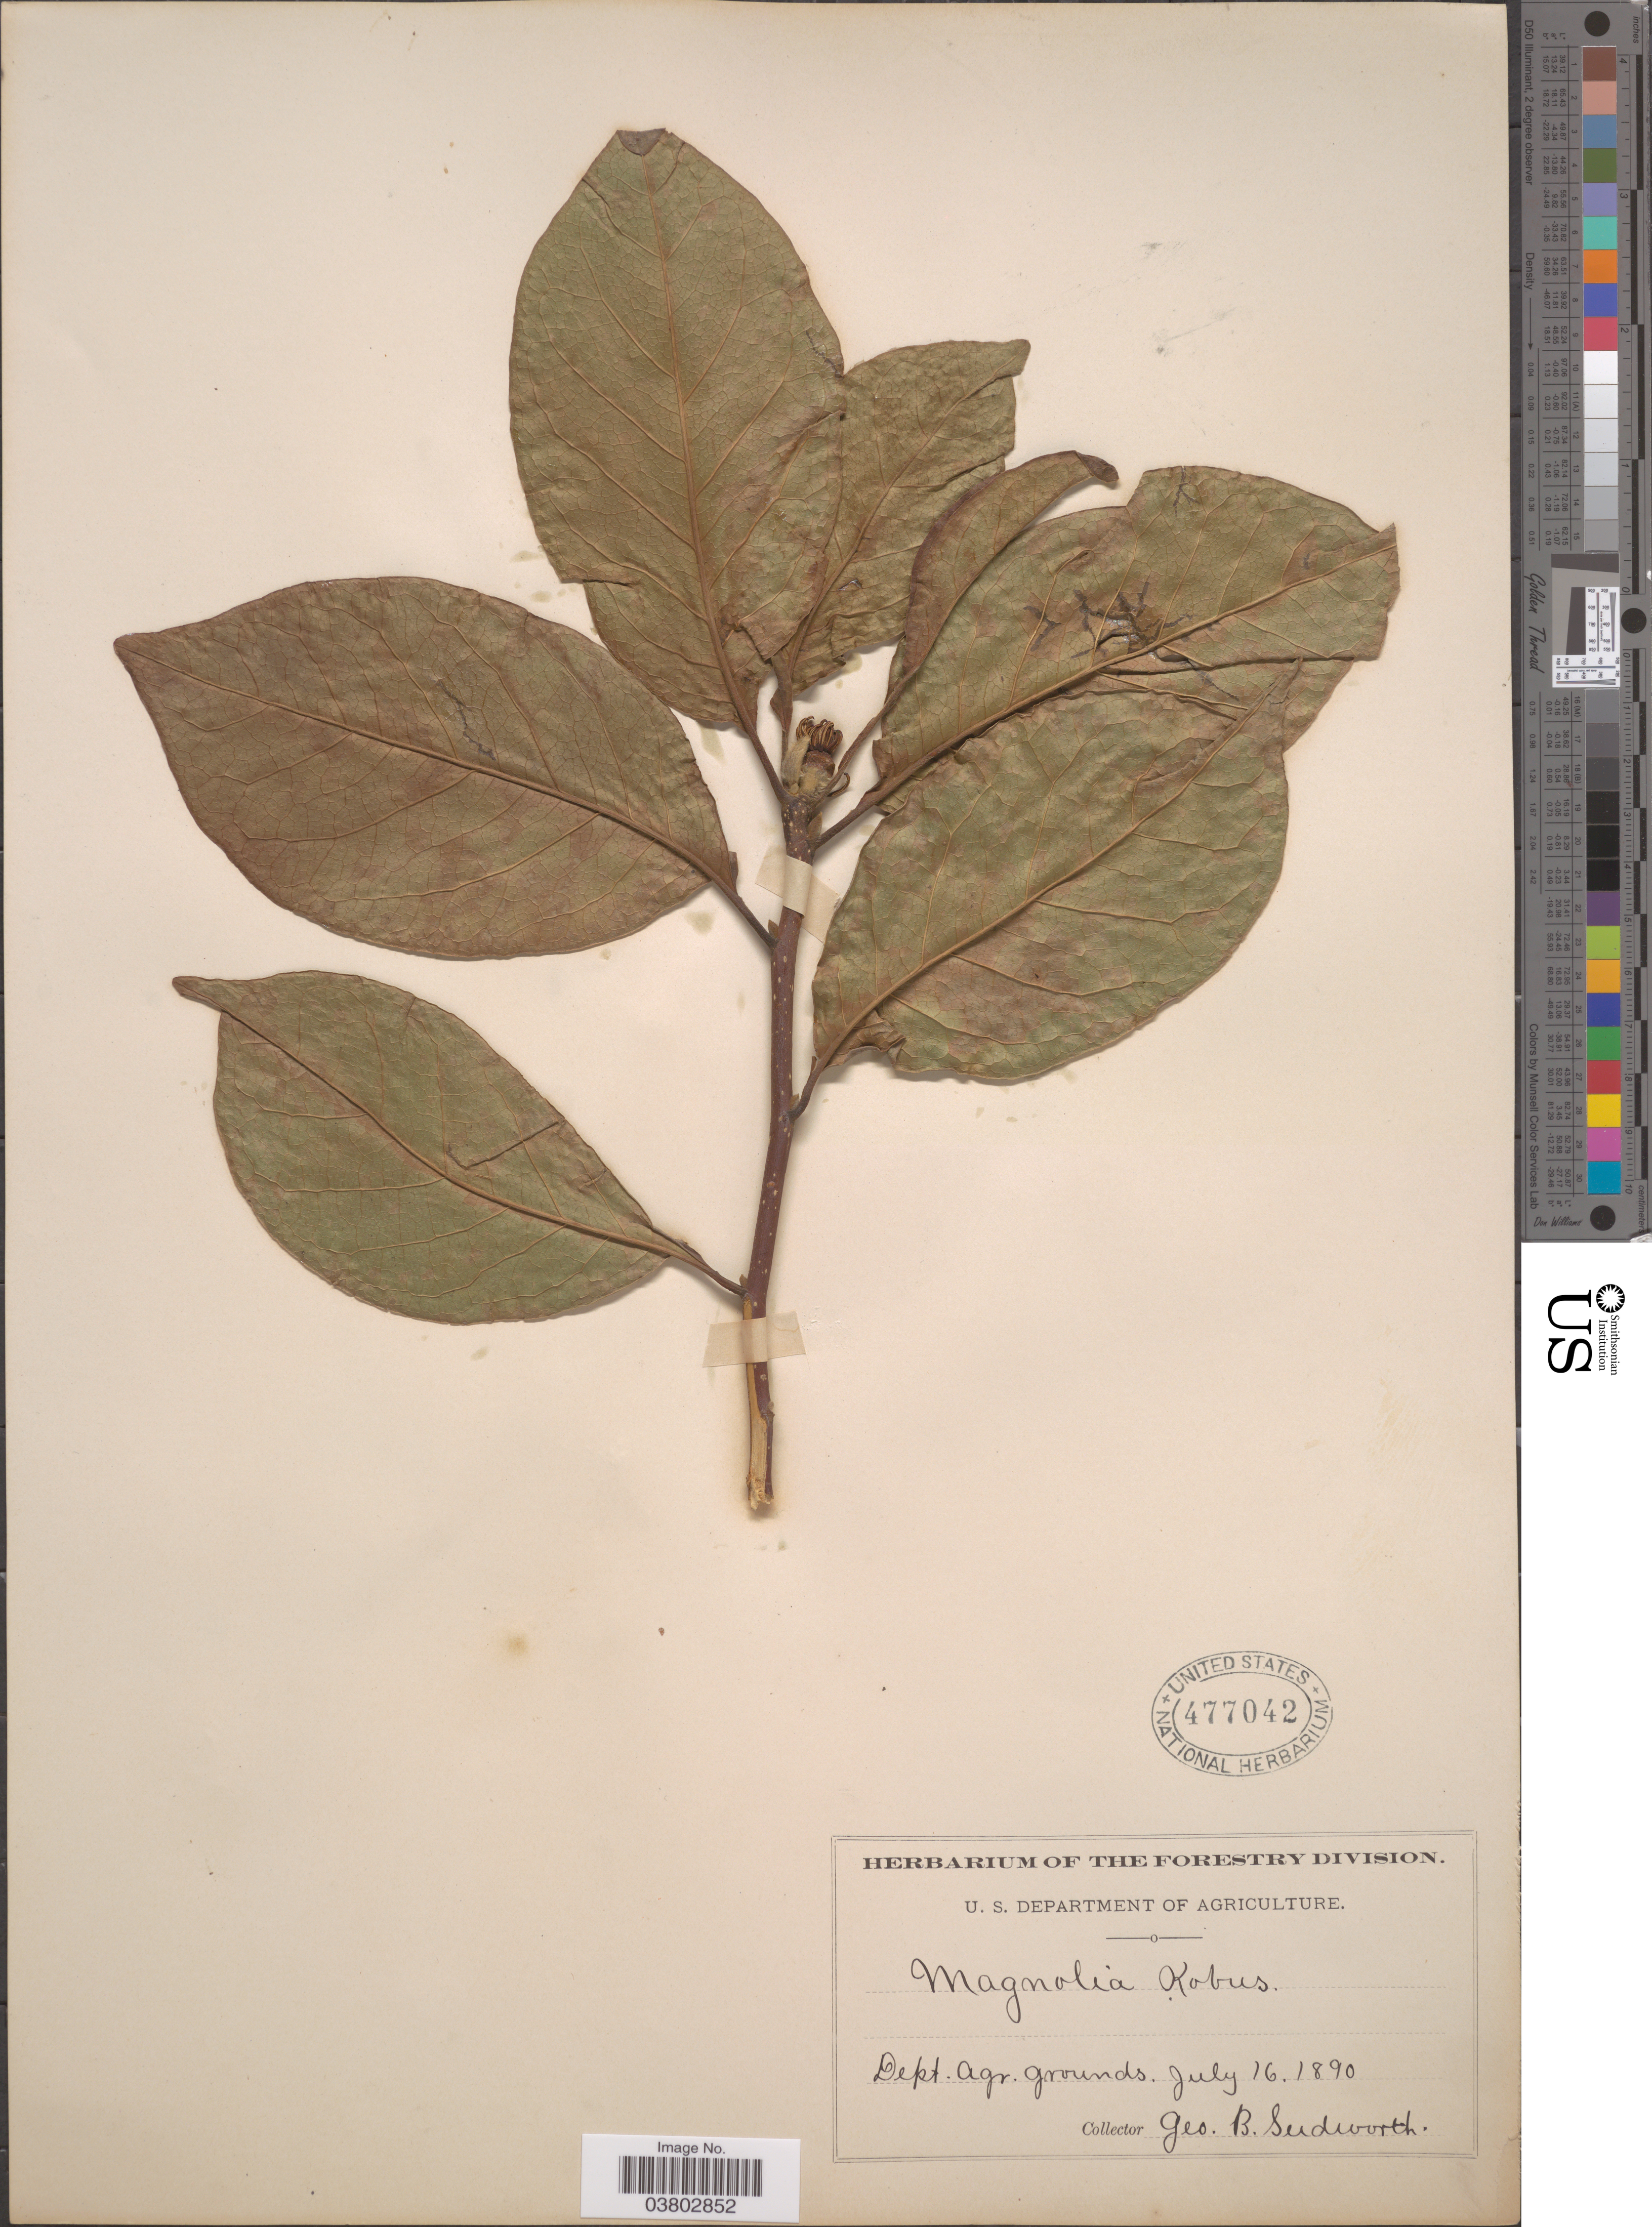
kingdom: Plantae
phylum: Tracheophyta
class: Magnoliopsida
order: Magnoliales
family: Magnoliaceae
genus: Magnolia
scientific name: Magnolia kobus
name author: DC.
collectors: G. B. Sudworth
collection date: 1890-07-16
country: United States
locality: Dept. Agr. Grounds.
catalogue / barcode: US 477042